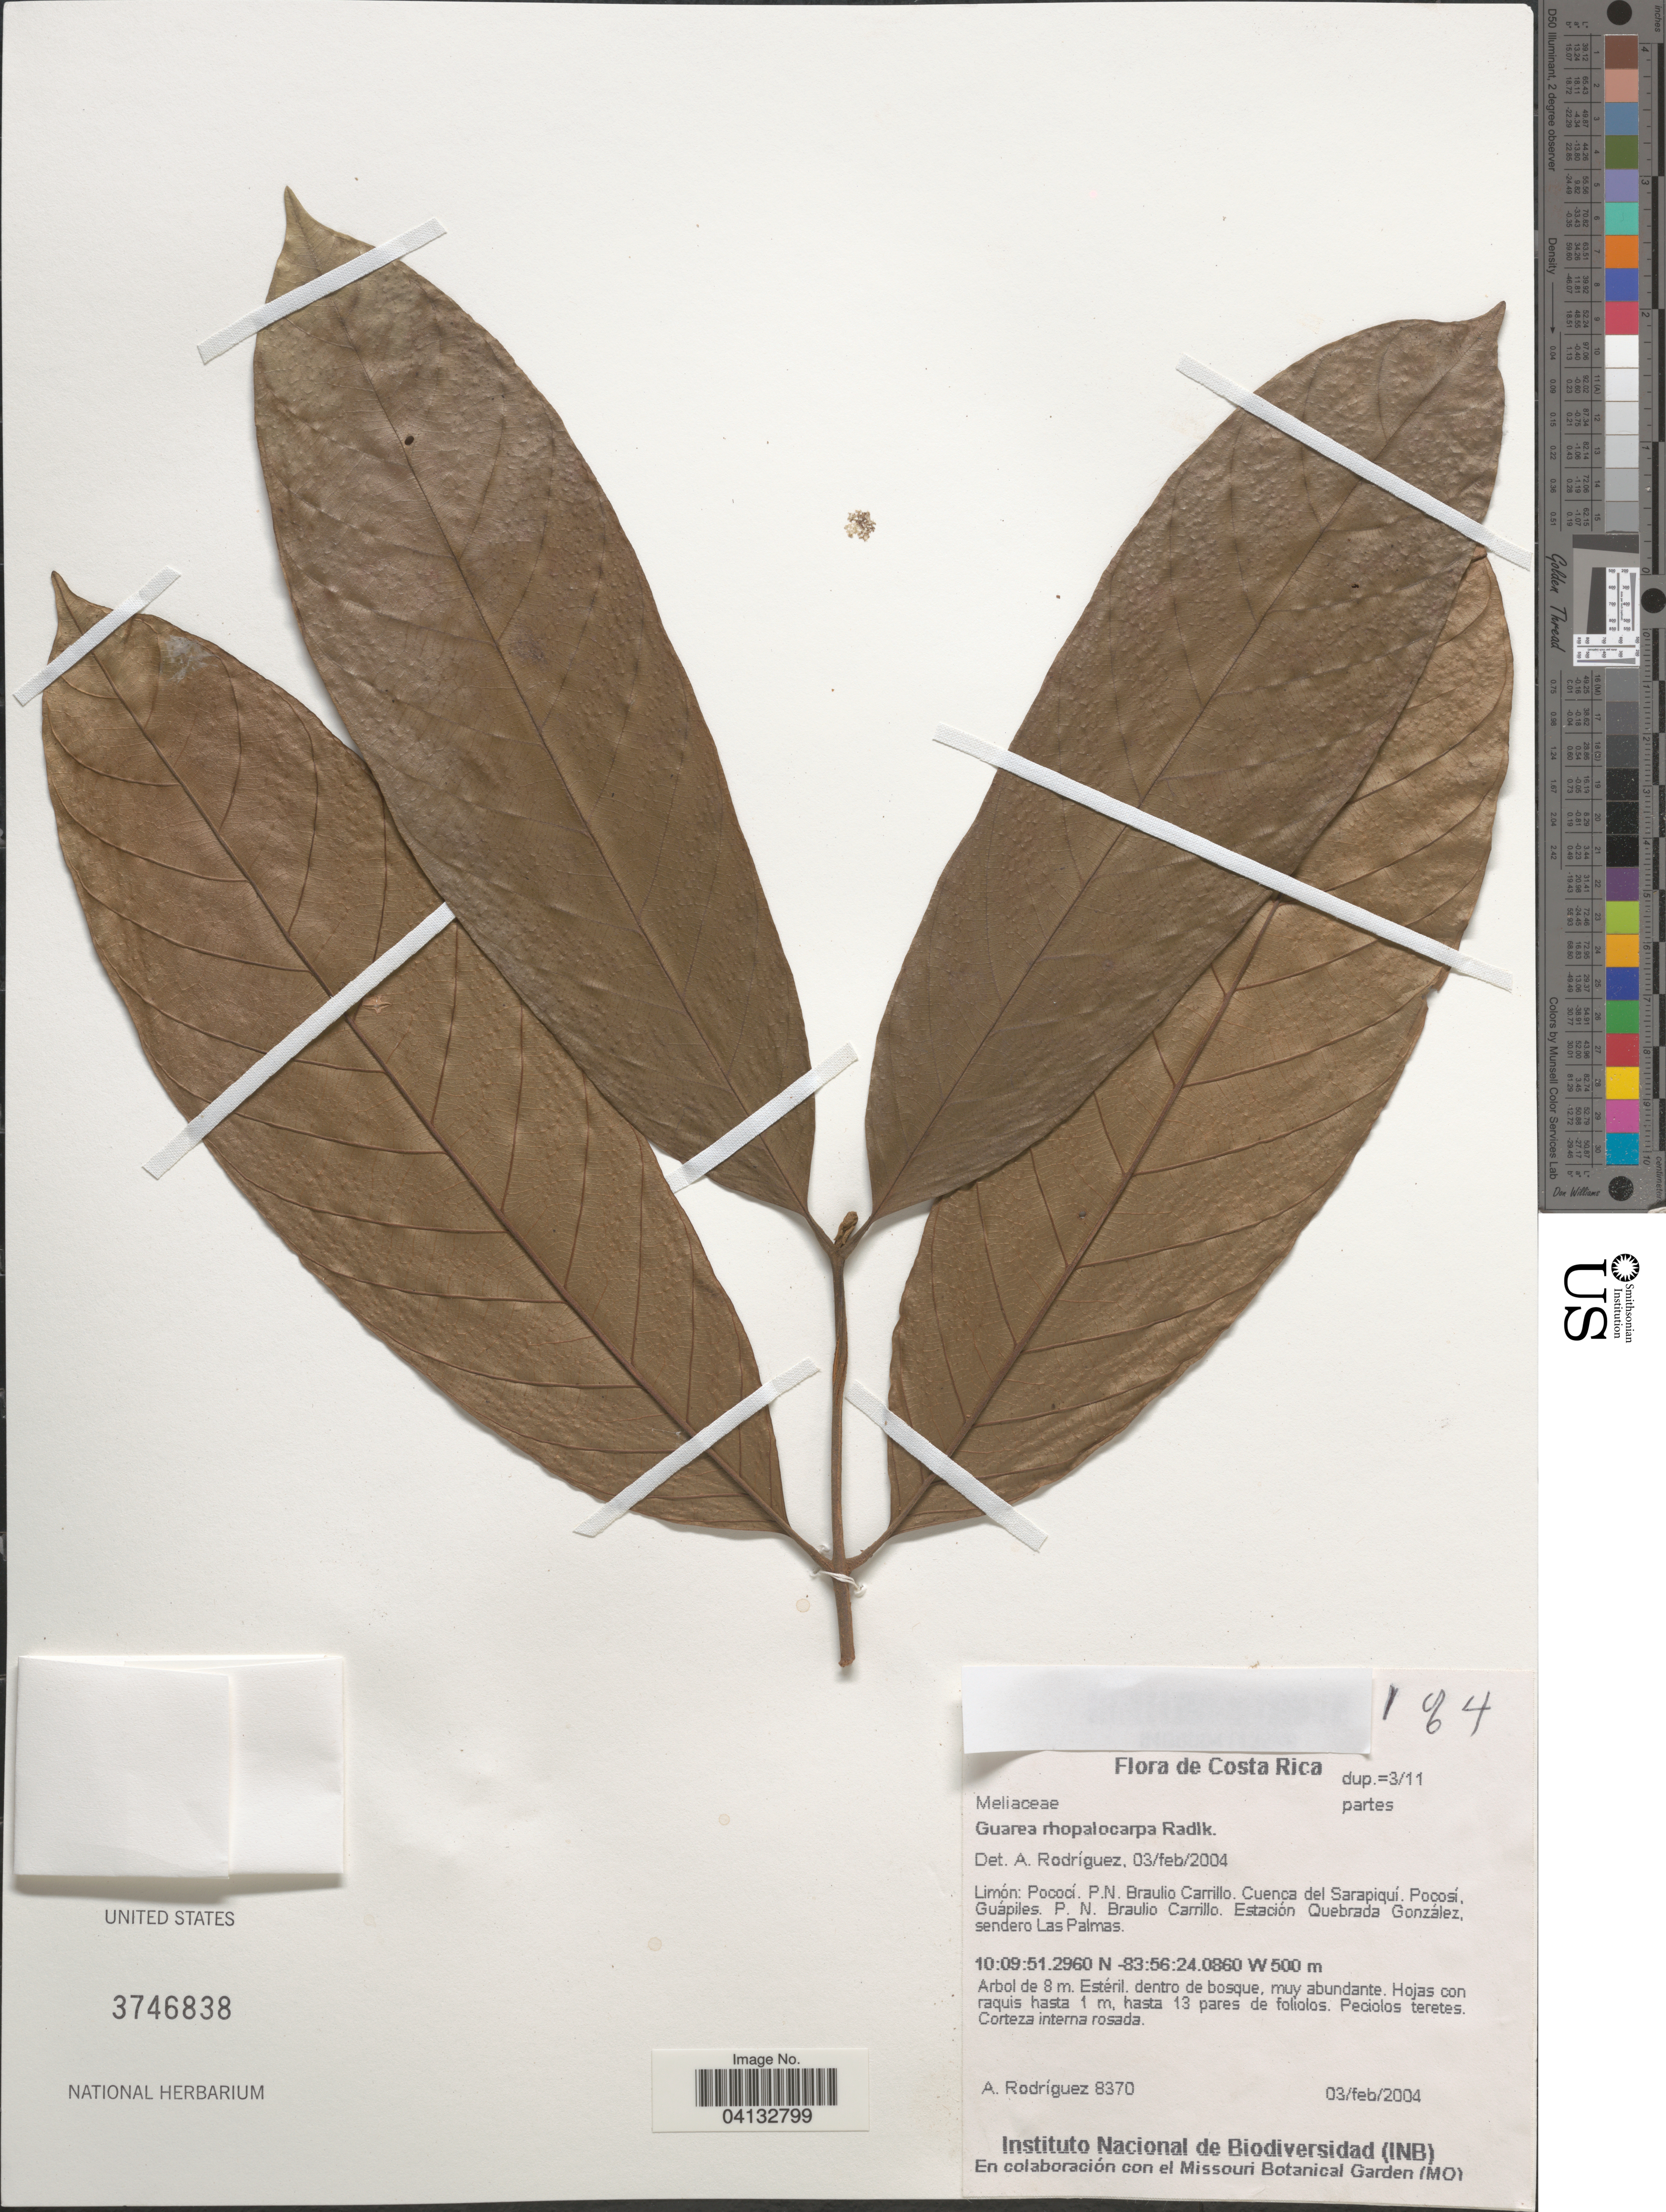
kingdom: Plantae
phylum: Tracheophyta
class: Magnoliopsida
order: Sapindales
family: Meliaceae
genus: Guarea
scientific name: Guarea rhopalocarpa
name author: Radlk.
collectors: A. Rodríguez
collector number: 8370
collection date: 2004-02-03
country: Costa Rica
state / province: Limón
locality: Pococí. P.N. Braulio Carrillo. Cuenca del Sarapiquí. Pocosí. Guápiles. P. N. Braulio Carrillo. Estación Quebrada González, sendero Las Palmas.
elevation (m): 500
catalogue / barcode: US 3746838